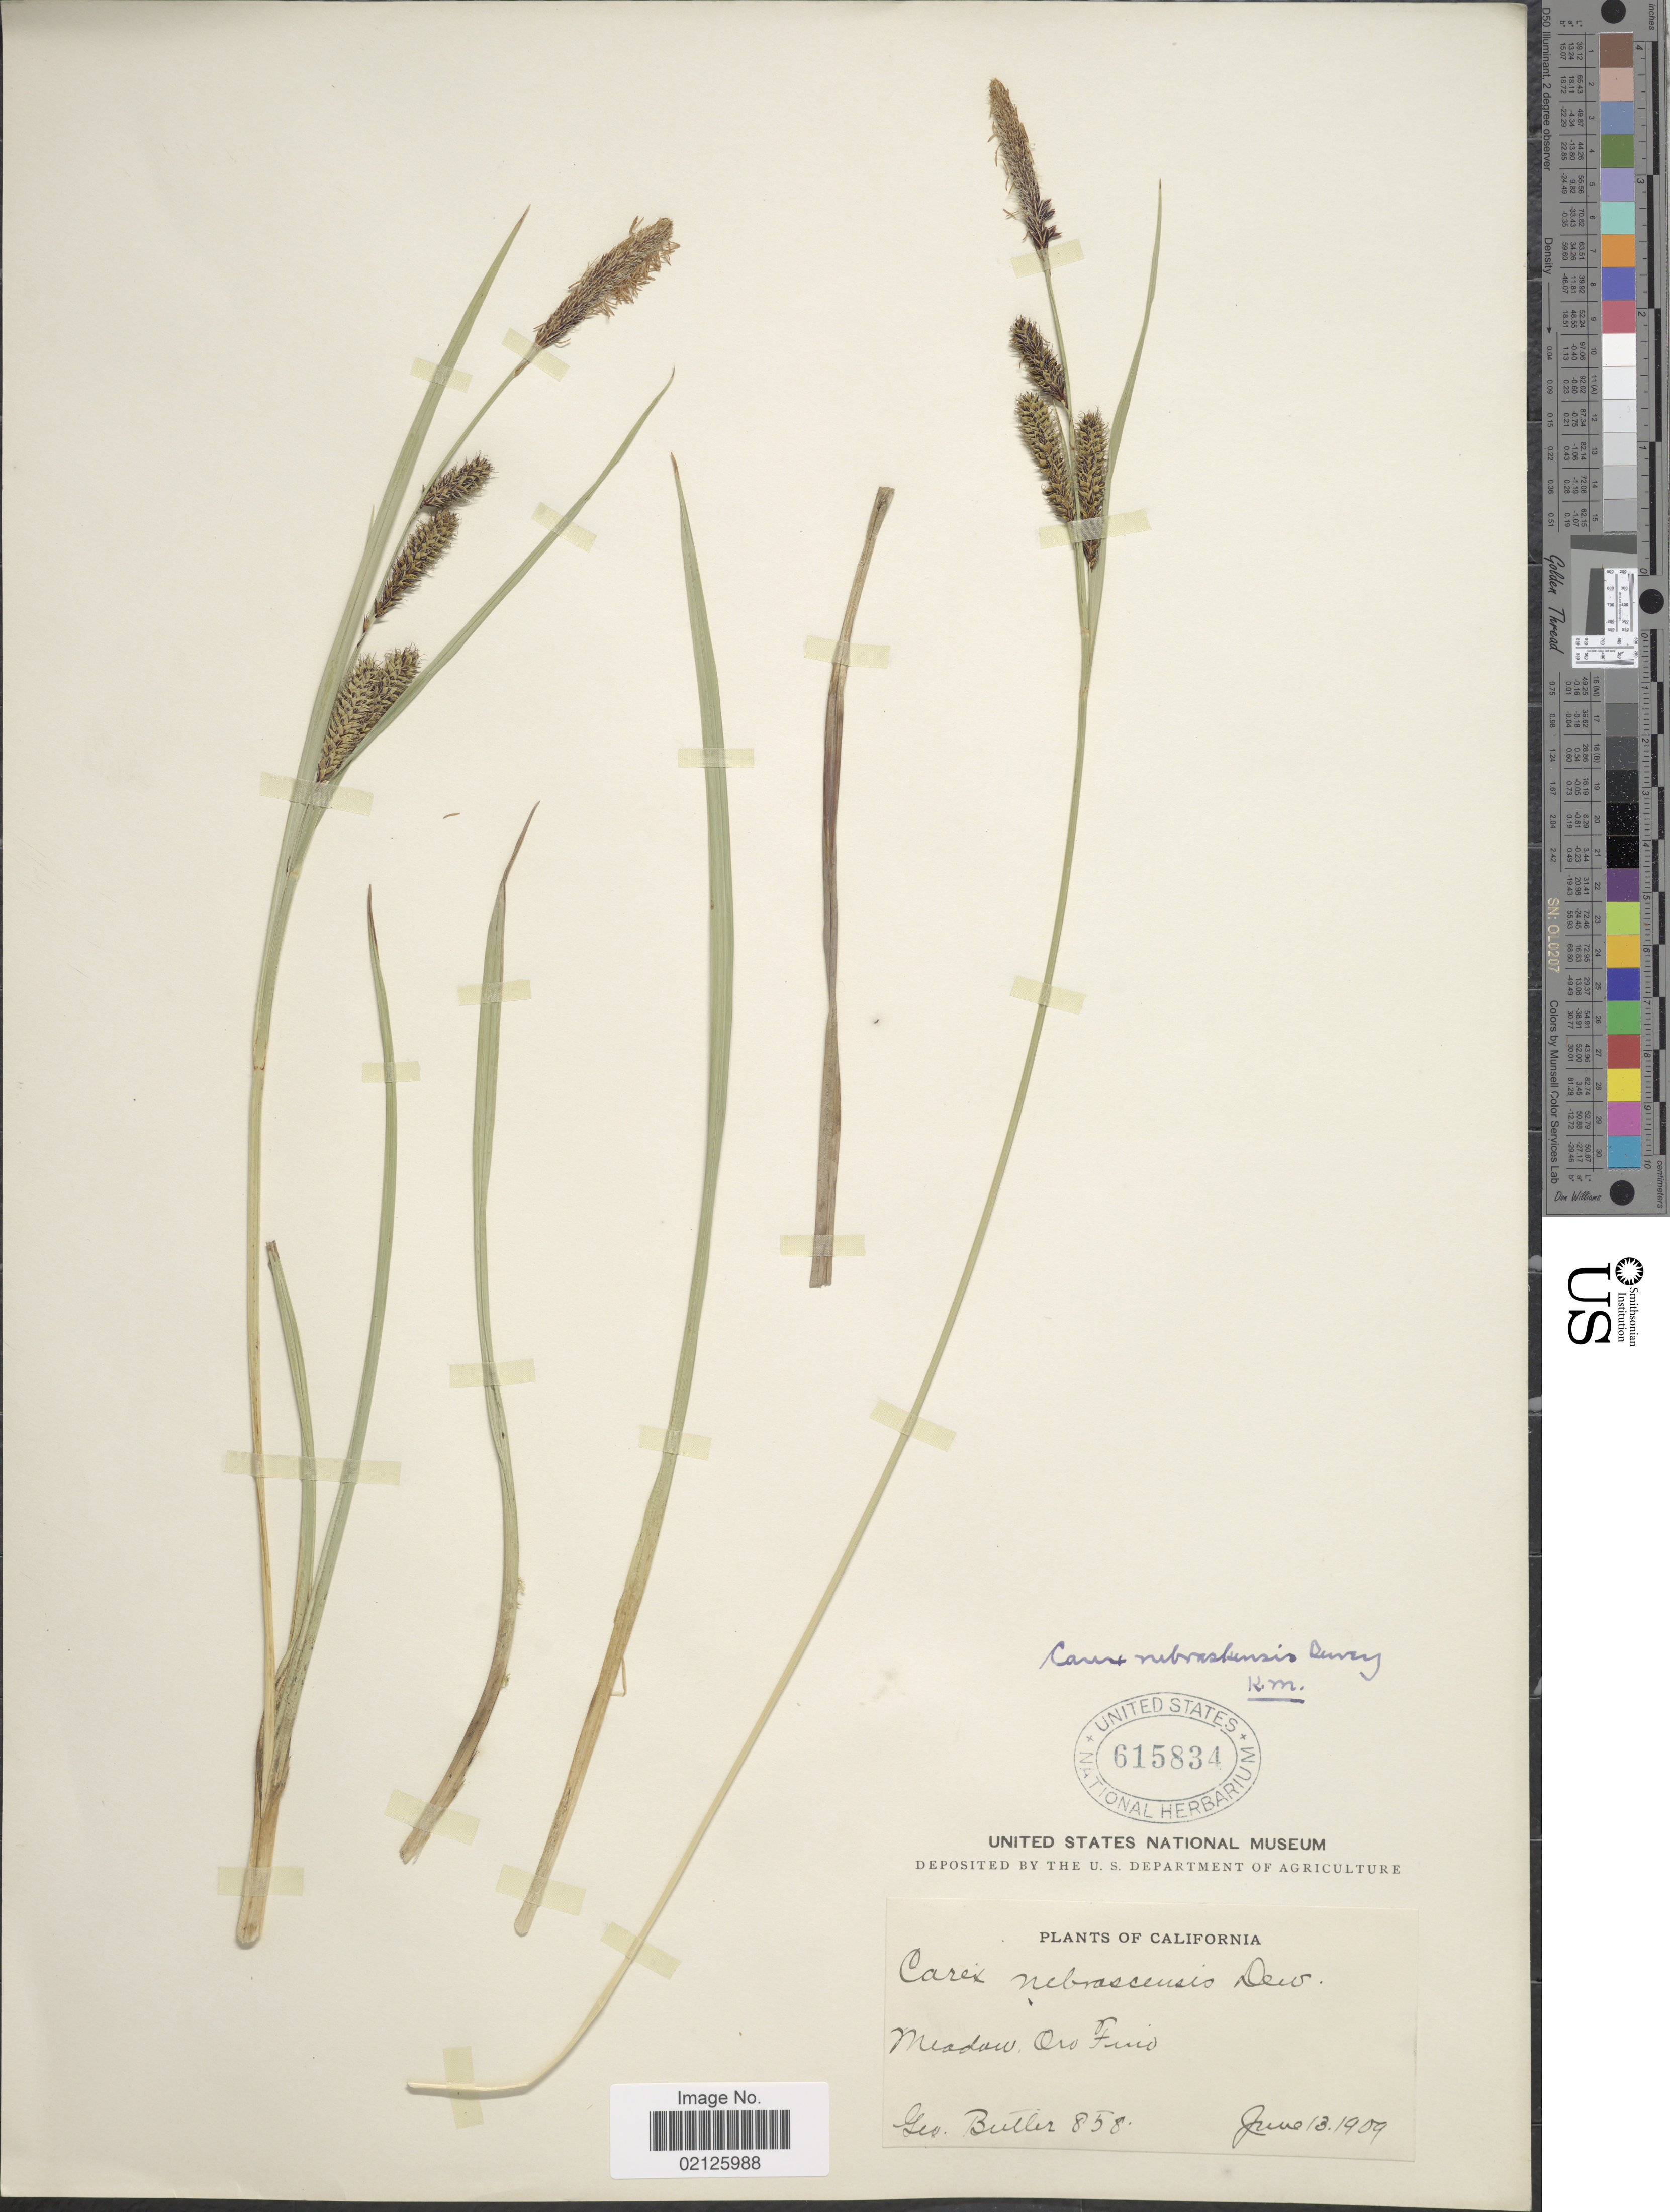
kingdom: Plantae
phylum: Tracheophyta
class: Liliopsida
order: Poales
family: Cyperaceae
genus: Carex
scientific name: Carex nebrascensis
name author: Dewey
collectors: G. D. Butler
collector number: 858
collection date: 1909-06-13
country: United States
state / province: California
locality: Meadow, Oro Fino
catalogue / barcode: US 615834